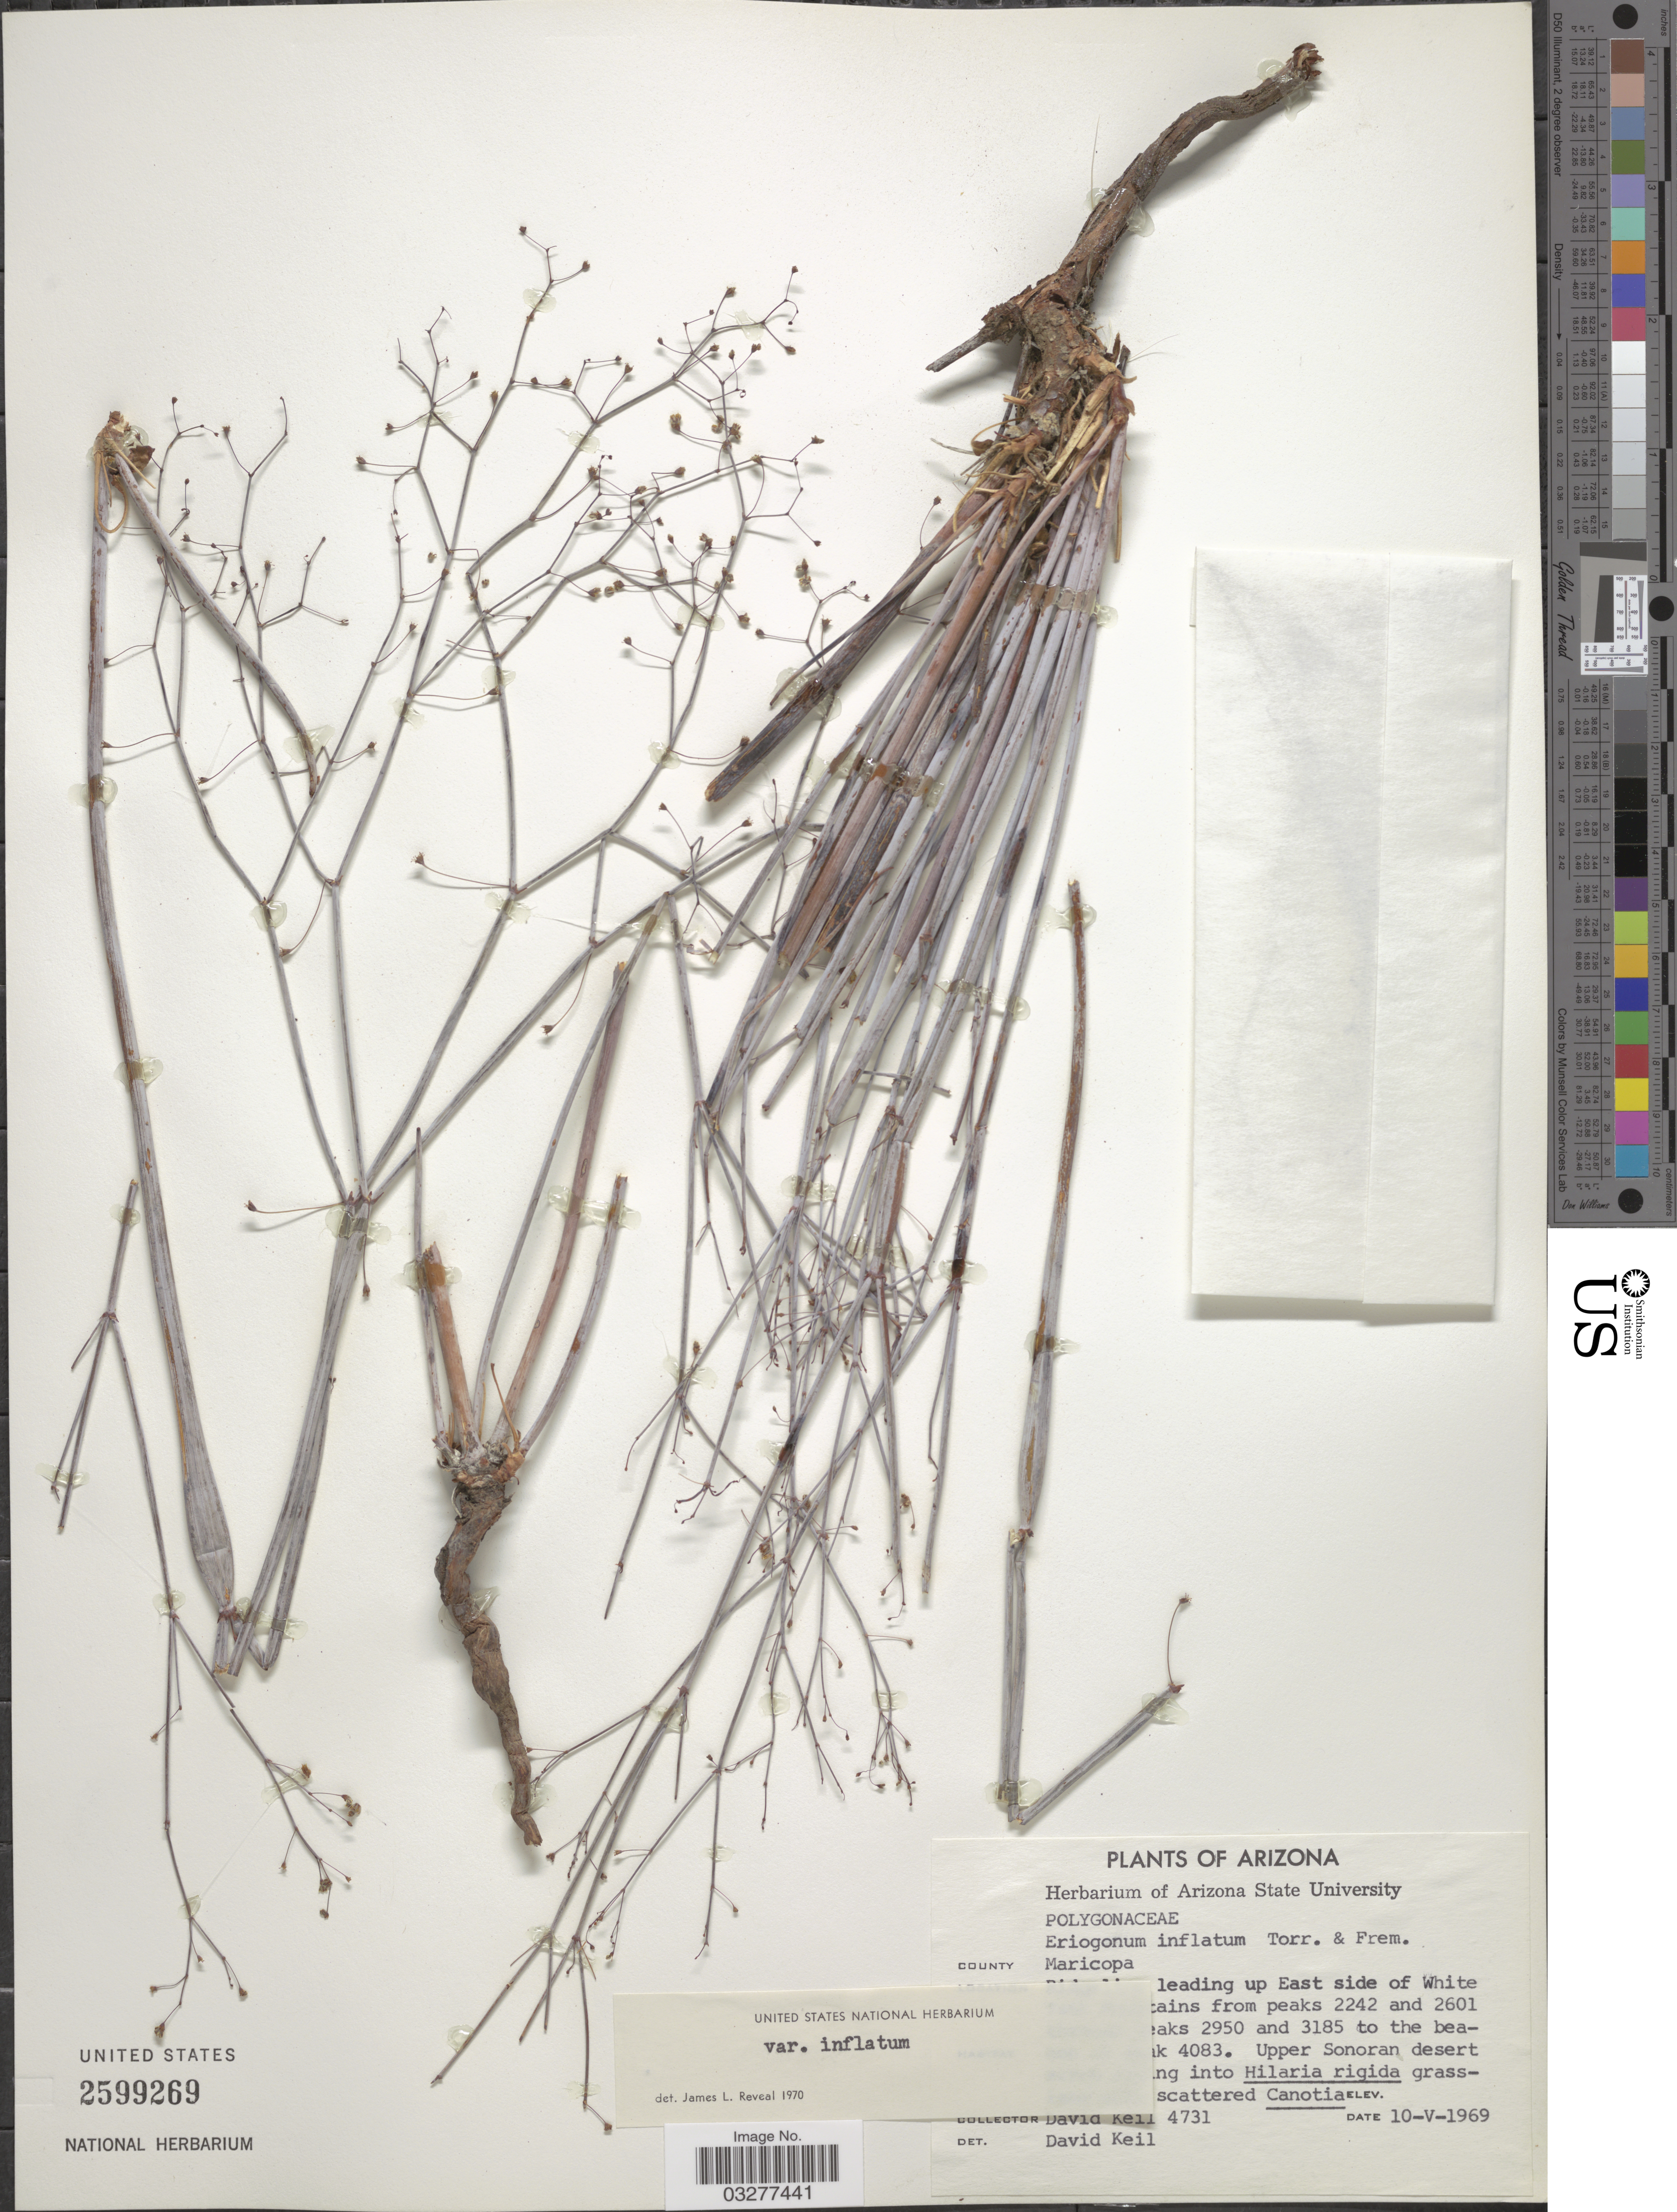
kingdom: Plantae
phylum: Tracheophyta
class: Magnoliopsida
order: Caryophyllales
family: Polygonaceae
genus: Eriogonum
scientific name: Eriogonum inflatum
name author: Torr. & Frém.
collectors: D. J. Keil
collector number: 4731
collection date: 1969-05-10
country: United States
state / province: Arizona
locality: County Maricopa. [illegible text] leading up East side of White [illegible text]ains from peaks 2242 and 2601 [illegible text]aks 2950 and 3185 to the bea[illegible text] [illegible text]k 4083.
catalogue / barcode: US 2599269